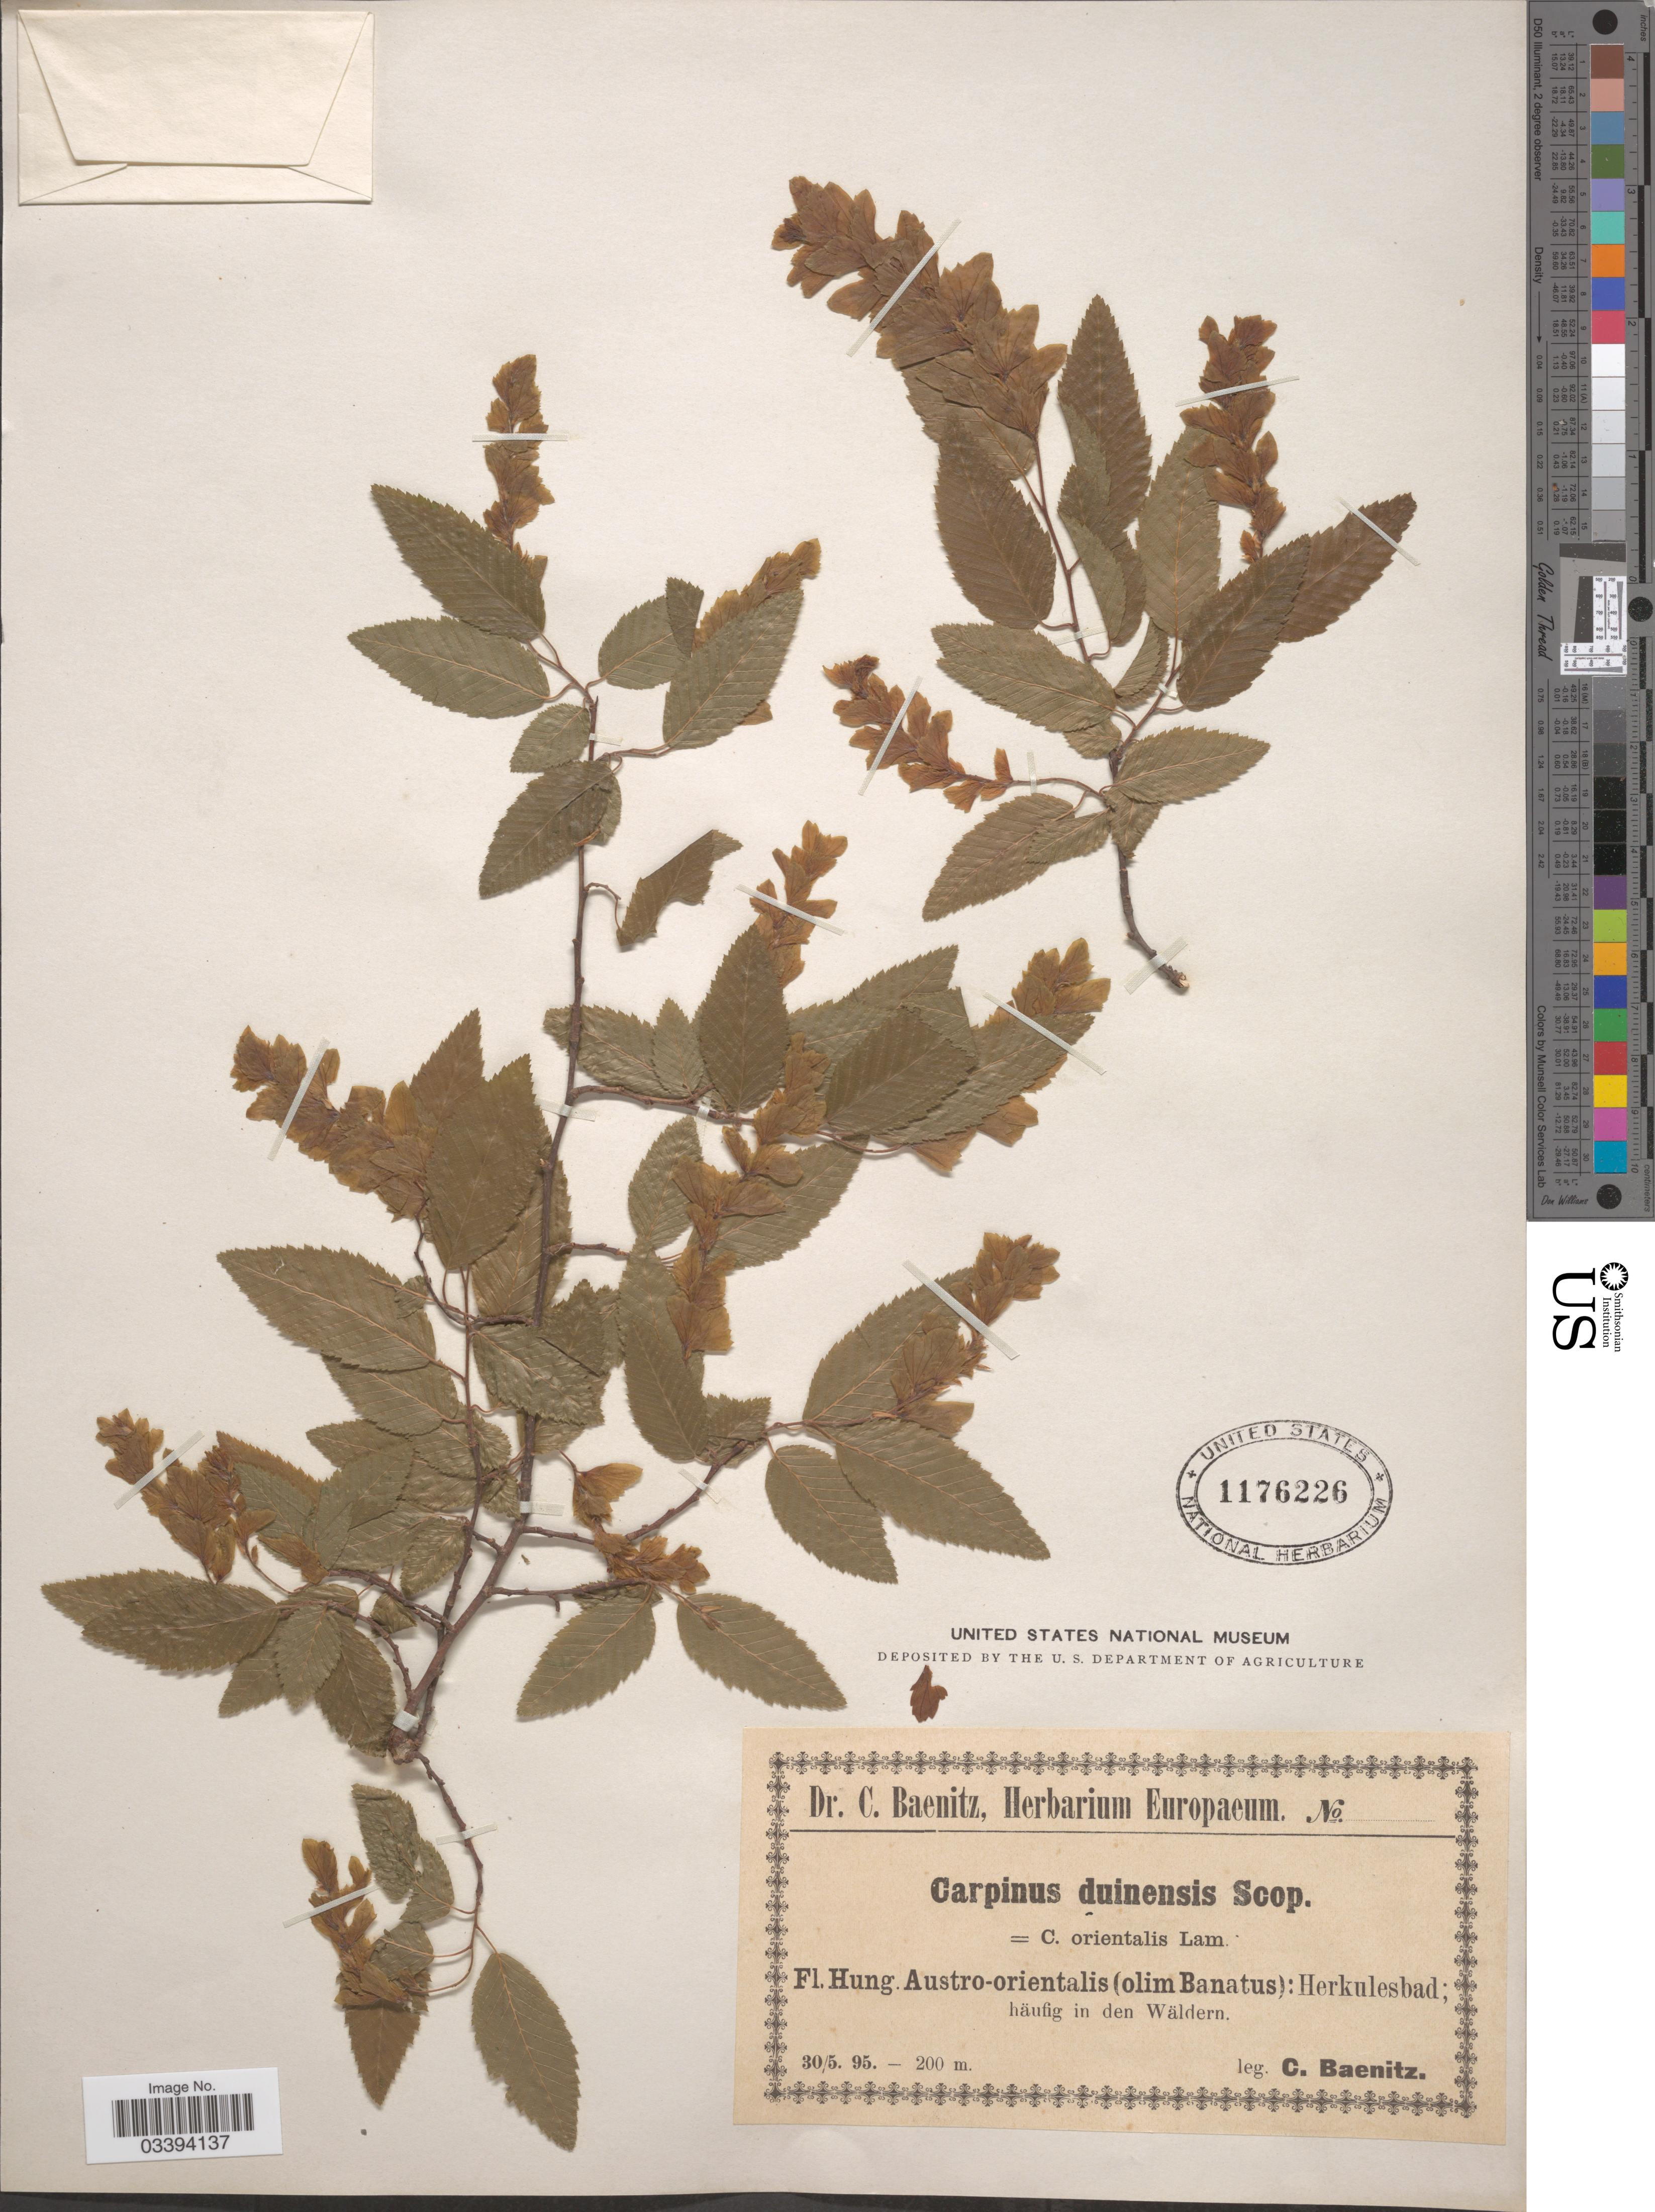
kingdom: Plantae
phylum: Tracheophyta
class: Magnoliopsida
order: Fagales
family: Betulaceae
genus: Carpinus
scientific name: Carpinus orientalis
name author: Mill.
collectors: C. G. Baenitz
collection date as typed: Transcribed d/m/y: 30/5/95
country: Romania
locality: Hung. Austro-orientalis (olim Banatus): Herkulesbad; häufig in den Wäldern.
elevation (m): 200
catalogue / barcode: US 1176226